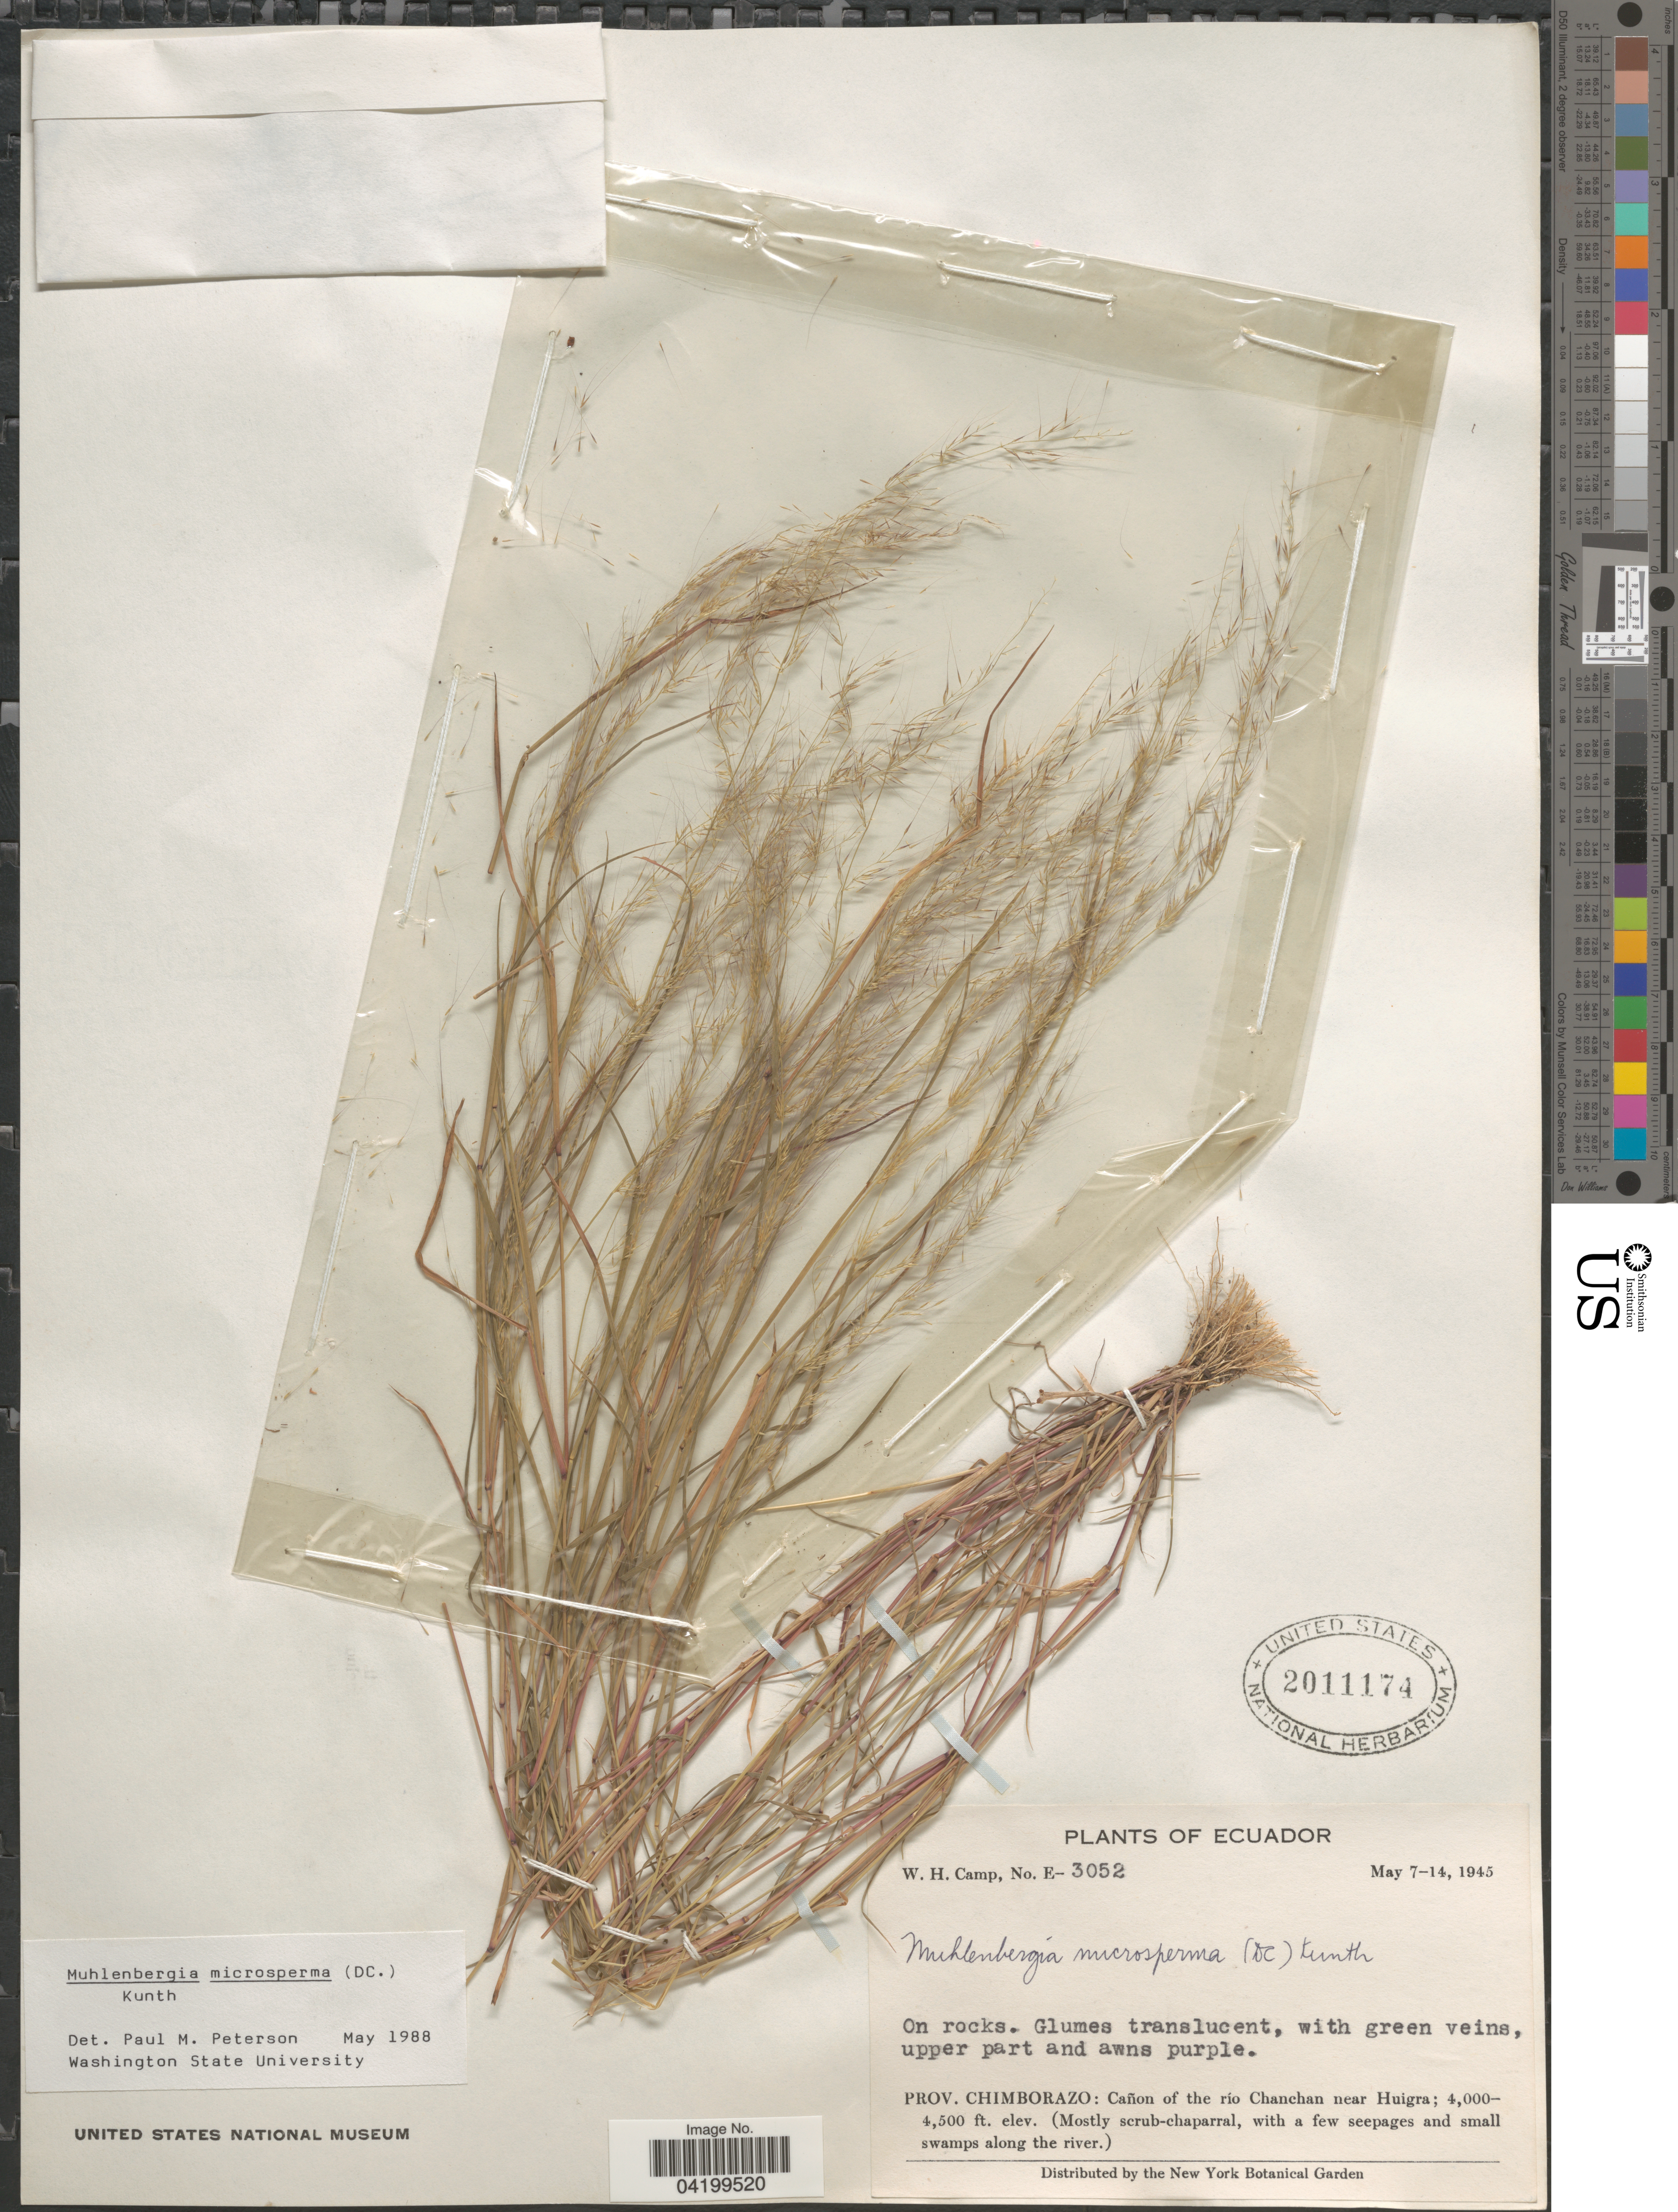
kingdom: Plantae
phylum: Tracheophyta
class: Liliopsida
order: Poales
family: Poaceae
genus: Muhlenbergia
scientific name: Muhlenbergia microsperma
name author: (DC.) Kunth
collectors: W. H. Camp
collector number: E-3052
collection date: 1945-05-07/1945-05-14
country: Ecuador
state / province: Chimborazo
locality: Cañon of the río Chanchan near Huigra.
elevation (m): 1219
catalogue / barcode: US 2011174